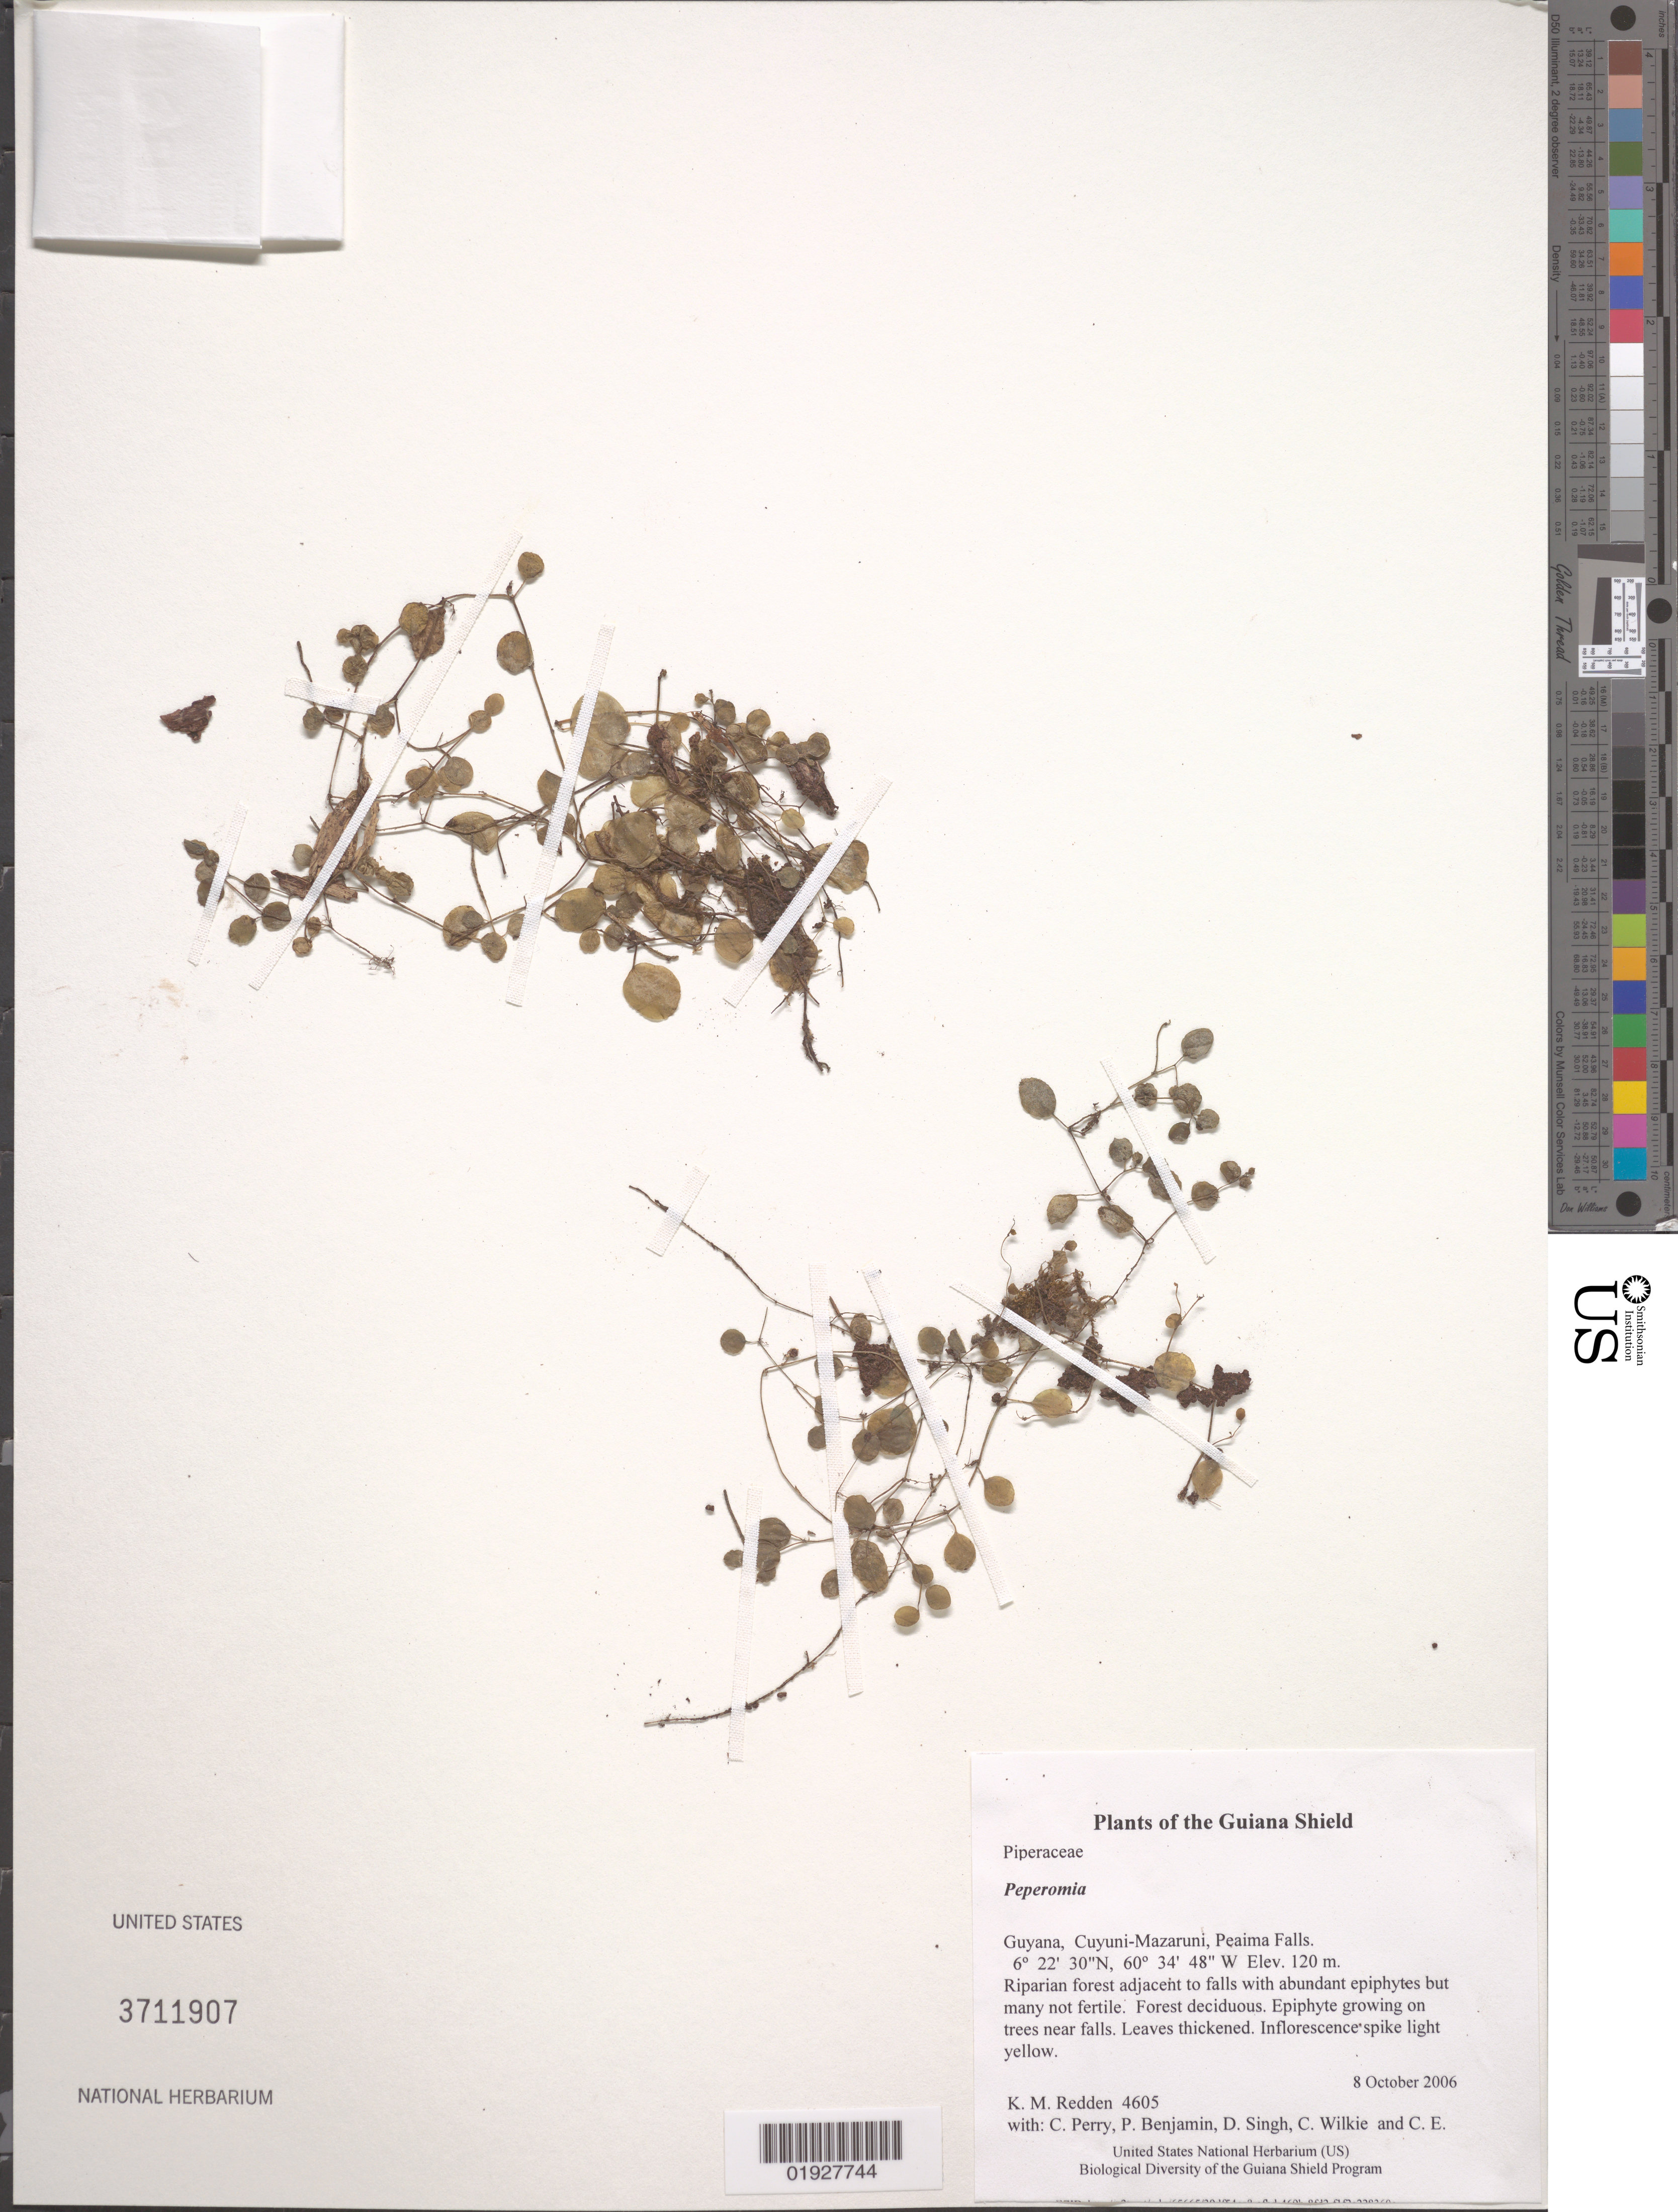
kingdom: Plantae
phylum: Tracheophyta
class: Magnoliopsida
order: Piperales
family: Piperaceae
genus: Peperomia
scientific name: Peperomia rotundifolia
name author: (L.) Kunth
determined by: Jiménez, José Estaban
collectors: K. M. Redden, C. Perry, P. Benjamin, D. Singh, C. Wilkie & C. E. Hinchliff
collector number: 4605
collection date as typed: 8 October 2006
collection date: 2006-10-08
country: Guyana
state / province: Cuyuni-Mazaruni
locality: Peaima Falls.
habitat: Riparian forest adjacent to falls with abundant epiphytes but many not fertile. Forest deciduous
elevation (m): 120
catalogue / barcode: US 3711907